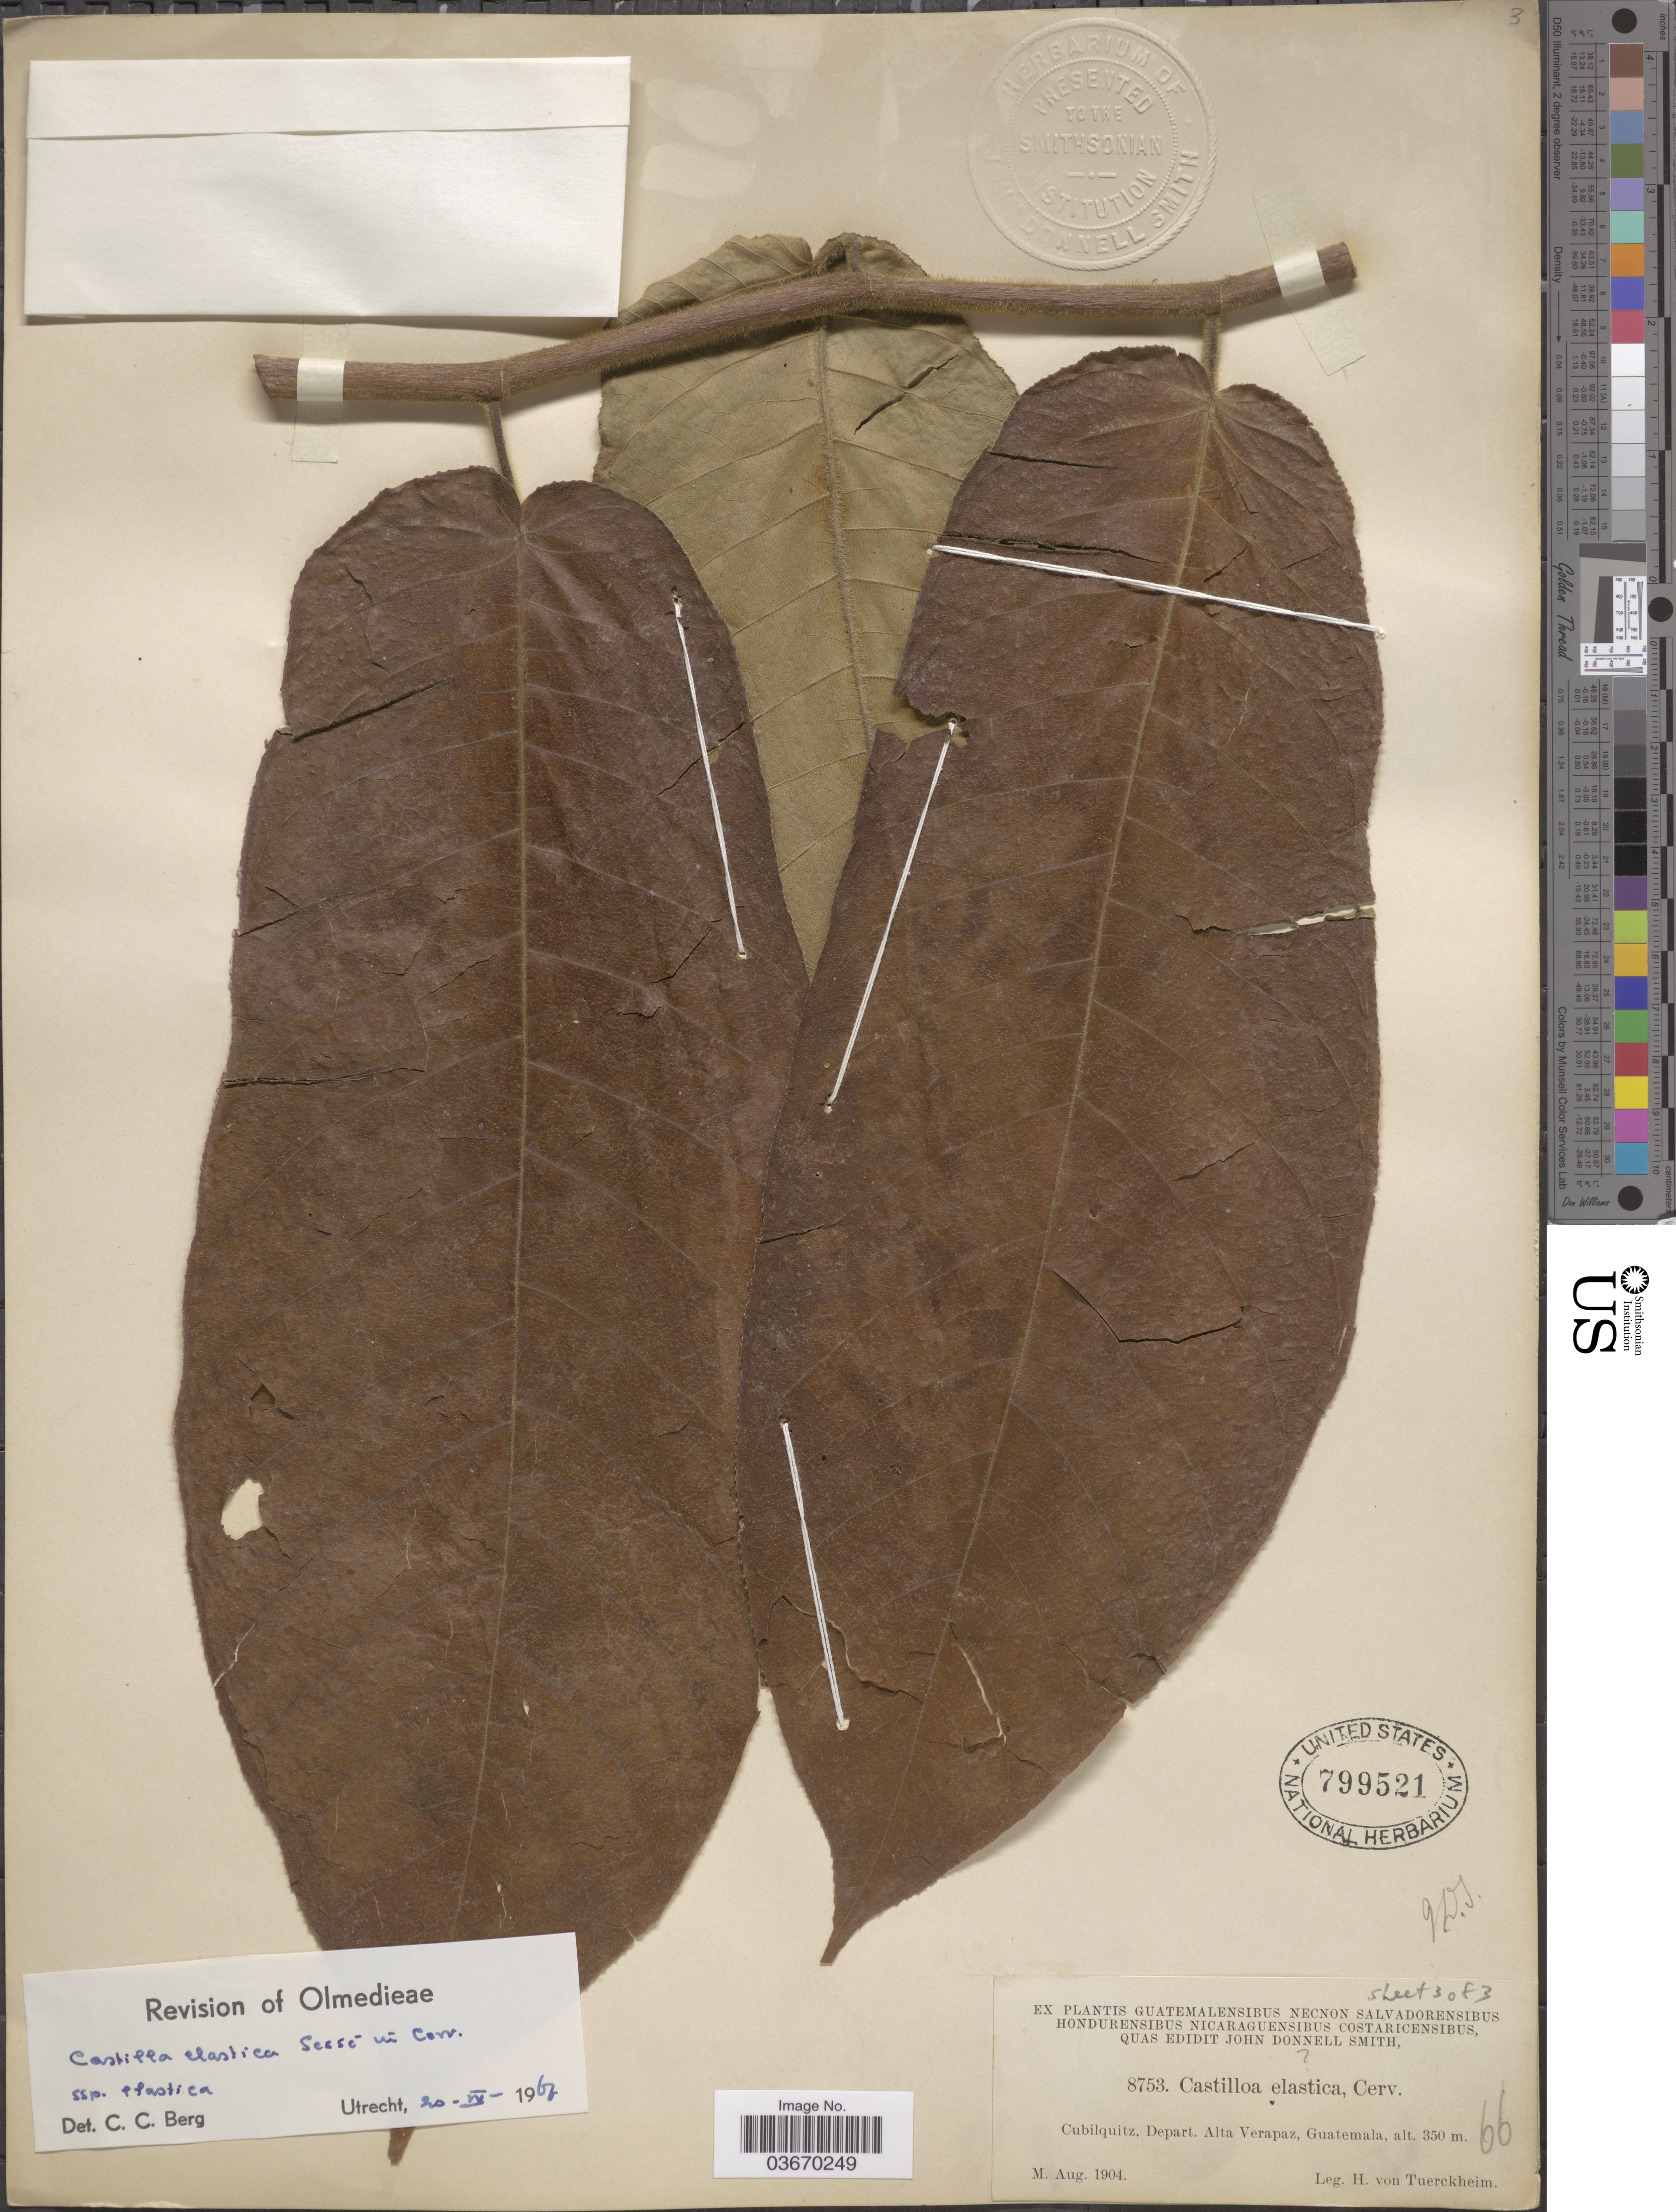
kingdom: Plantae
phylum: Tracheophyta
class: Magnoliopsida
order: Rosales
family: Moraceae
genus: Castilla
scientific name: Castilla elastica subsp. elastica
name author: Sessé ex Cerv.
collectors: H. von Türckheim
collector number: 8753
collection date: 1904-08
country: Guatemala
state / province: Alta Verapaz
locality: Cubiliquitz, Depart. Alta Verapaz.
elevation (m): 350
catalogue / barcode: US 799521